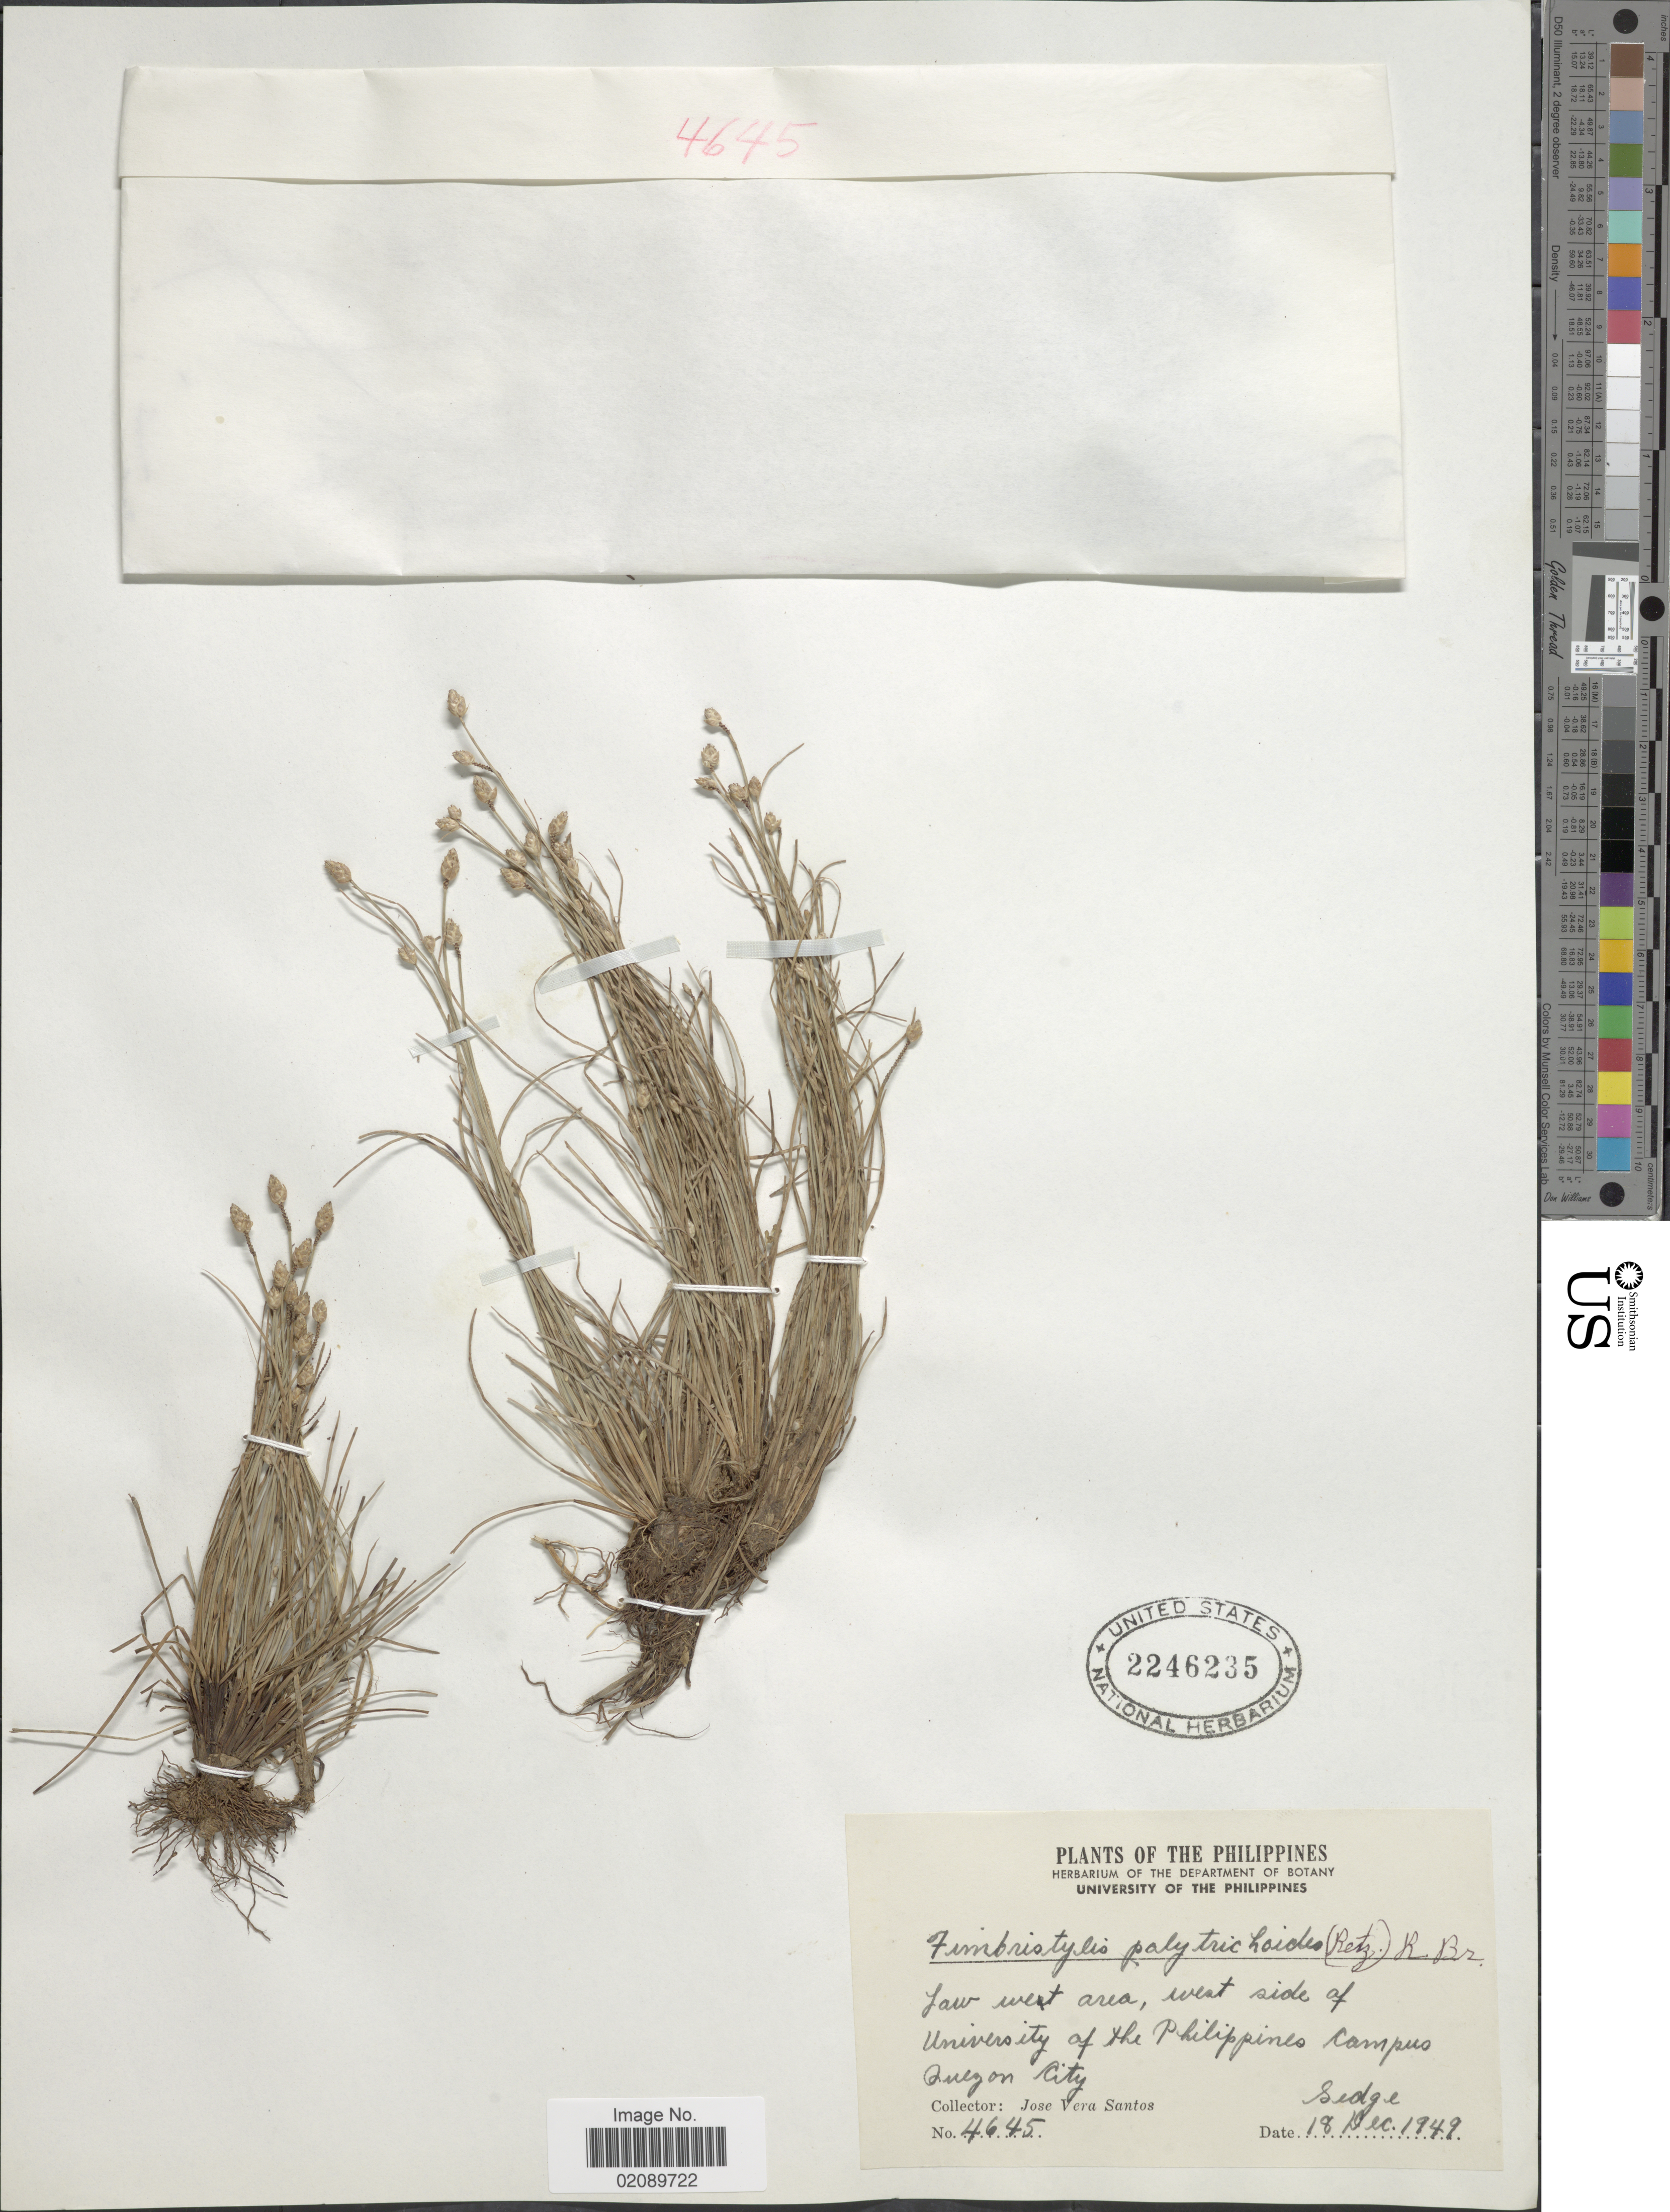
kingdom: Plantae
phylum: Tracheophyta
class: Liliopsida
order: Poales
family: Cyperaceae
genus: Fimbristylis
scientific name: Fimbristylis polytrichoides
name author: (Retz.) Vahl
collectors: J. Santos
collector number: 4645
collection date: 1949-12-18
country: Philippines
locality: West side of University of the Philippines Campus, Quezon City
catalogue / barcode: US 2246235